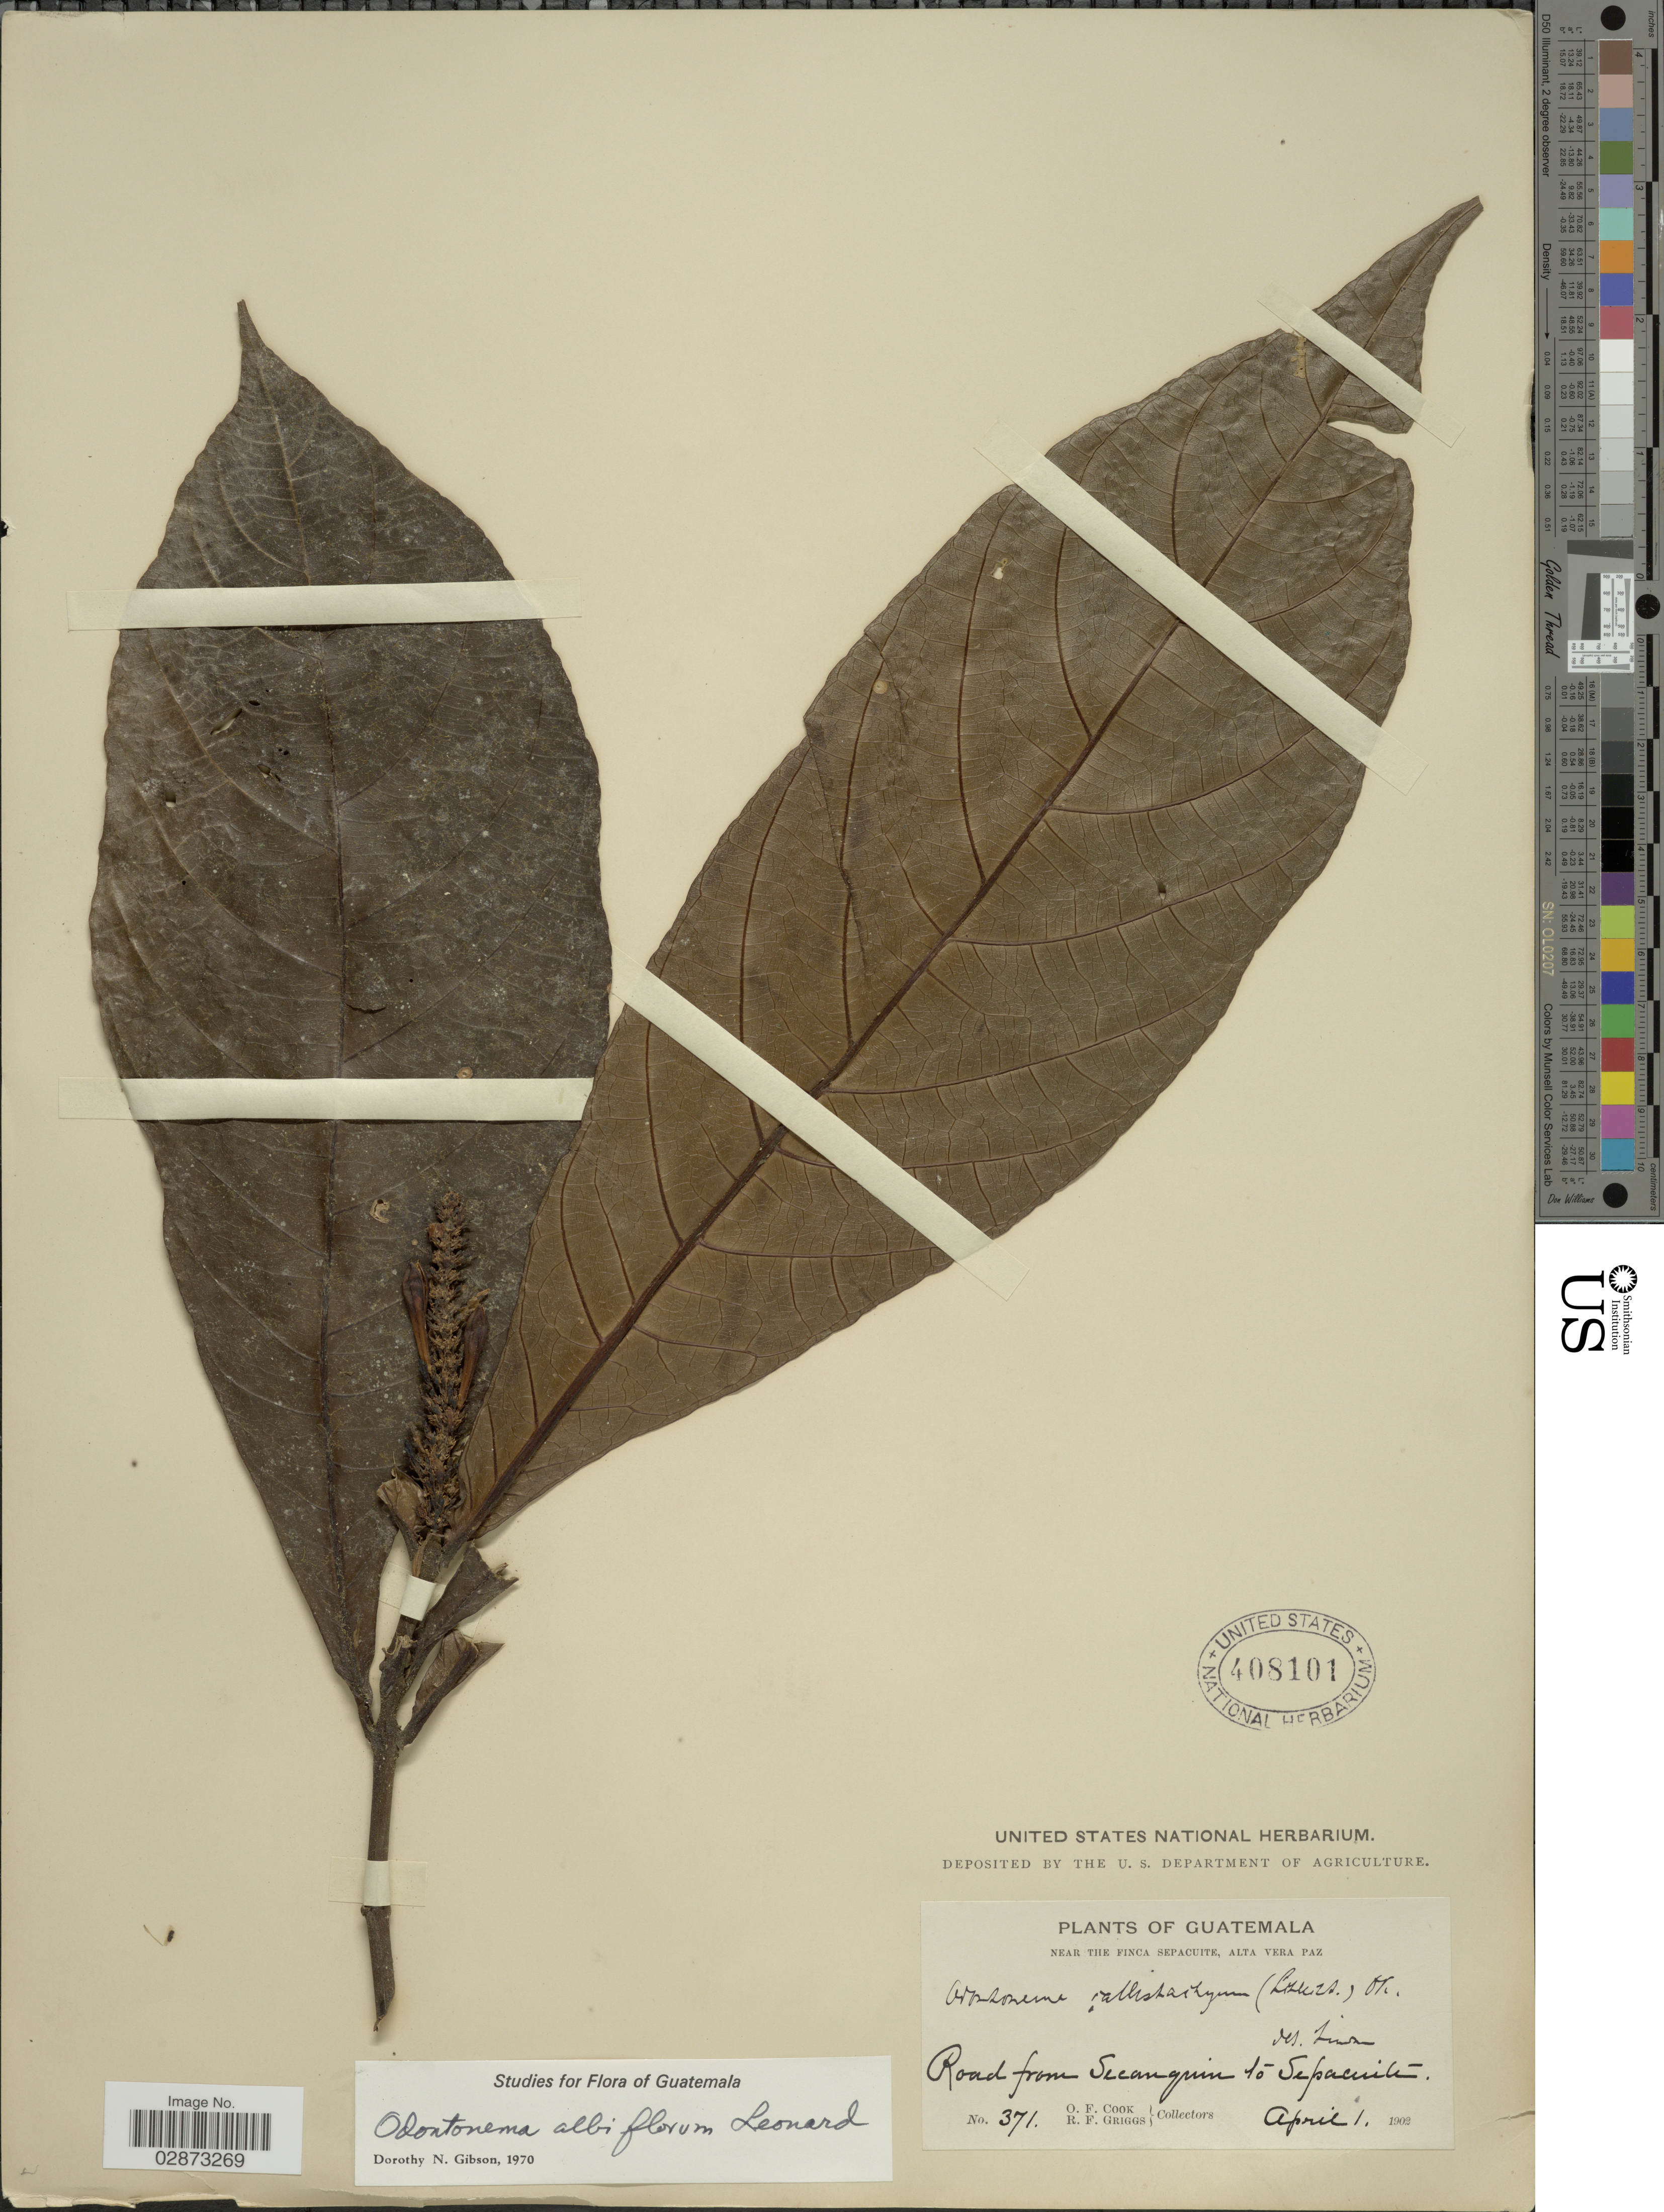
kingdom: Plantae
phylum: Tracheophyta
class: Magnoliopsida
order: Lamiales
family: Acanthaceae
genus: Odontonema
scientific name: Odontonema albiflorum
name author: Leonard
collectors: O. F. Cook & R. F. Griggs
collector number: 371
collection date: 1902-04-01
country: Guatemala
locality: Road from Secanquin to Sepacuite.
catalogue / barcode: US 408101